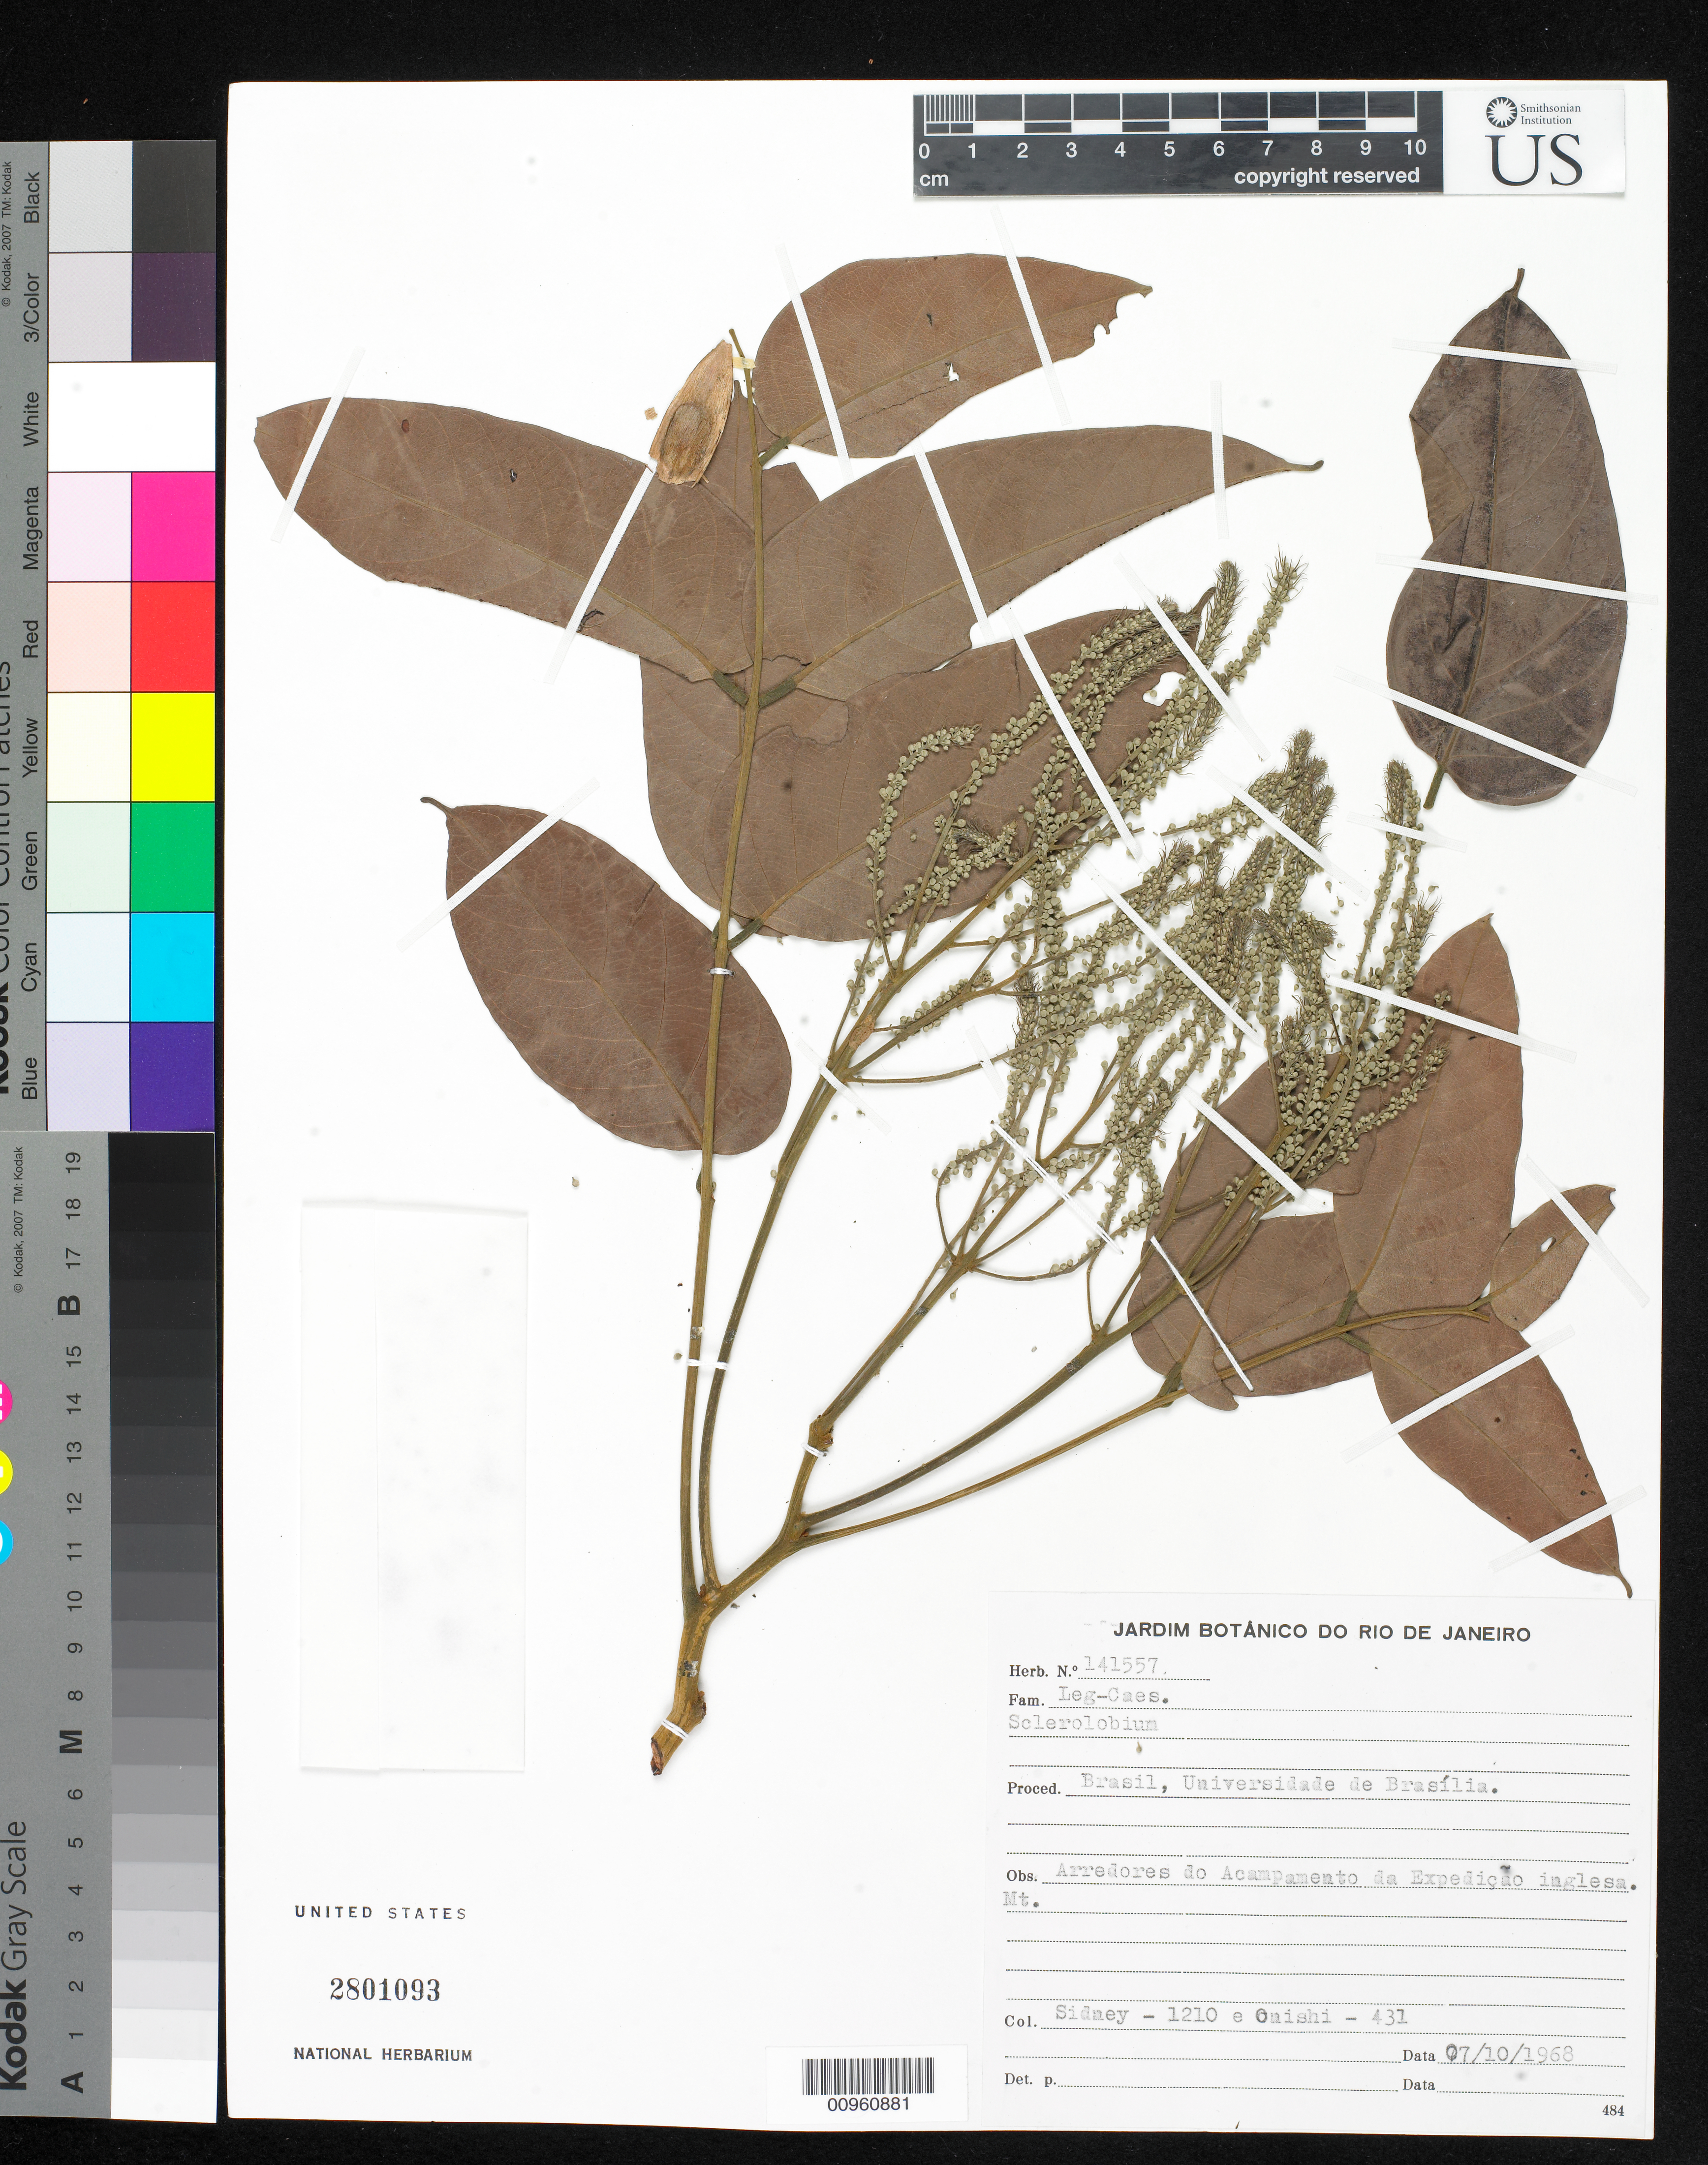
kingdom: Plantae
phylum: Tracheophyta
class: Magnoliopsida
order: Fabales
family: Fabaceae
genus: Tachigali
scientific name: Tachigali sp.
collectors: Sidney & E. Onishi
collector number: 1210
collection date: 1968-07-10 or 1968-10-07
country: Brazil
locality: Brasil, Universidade de Brasilia. Surrounding the English expedition camp (Arredores do Acampamento da Expedicao inglesa).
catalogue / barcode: US 2801093